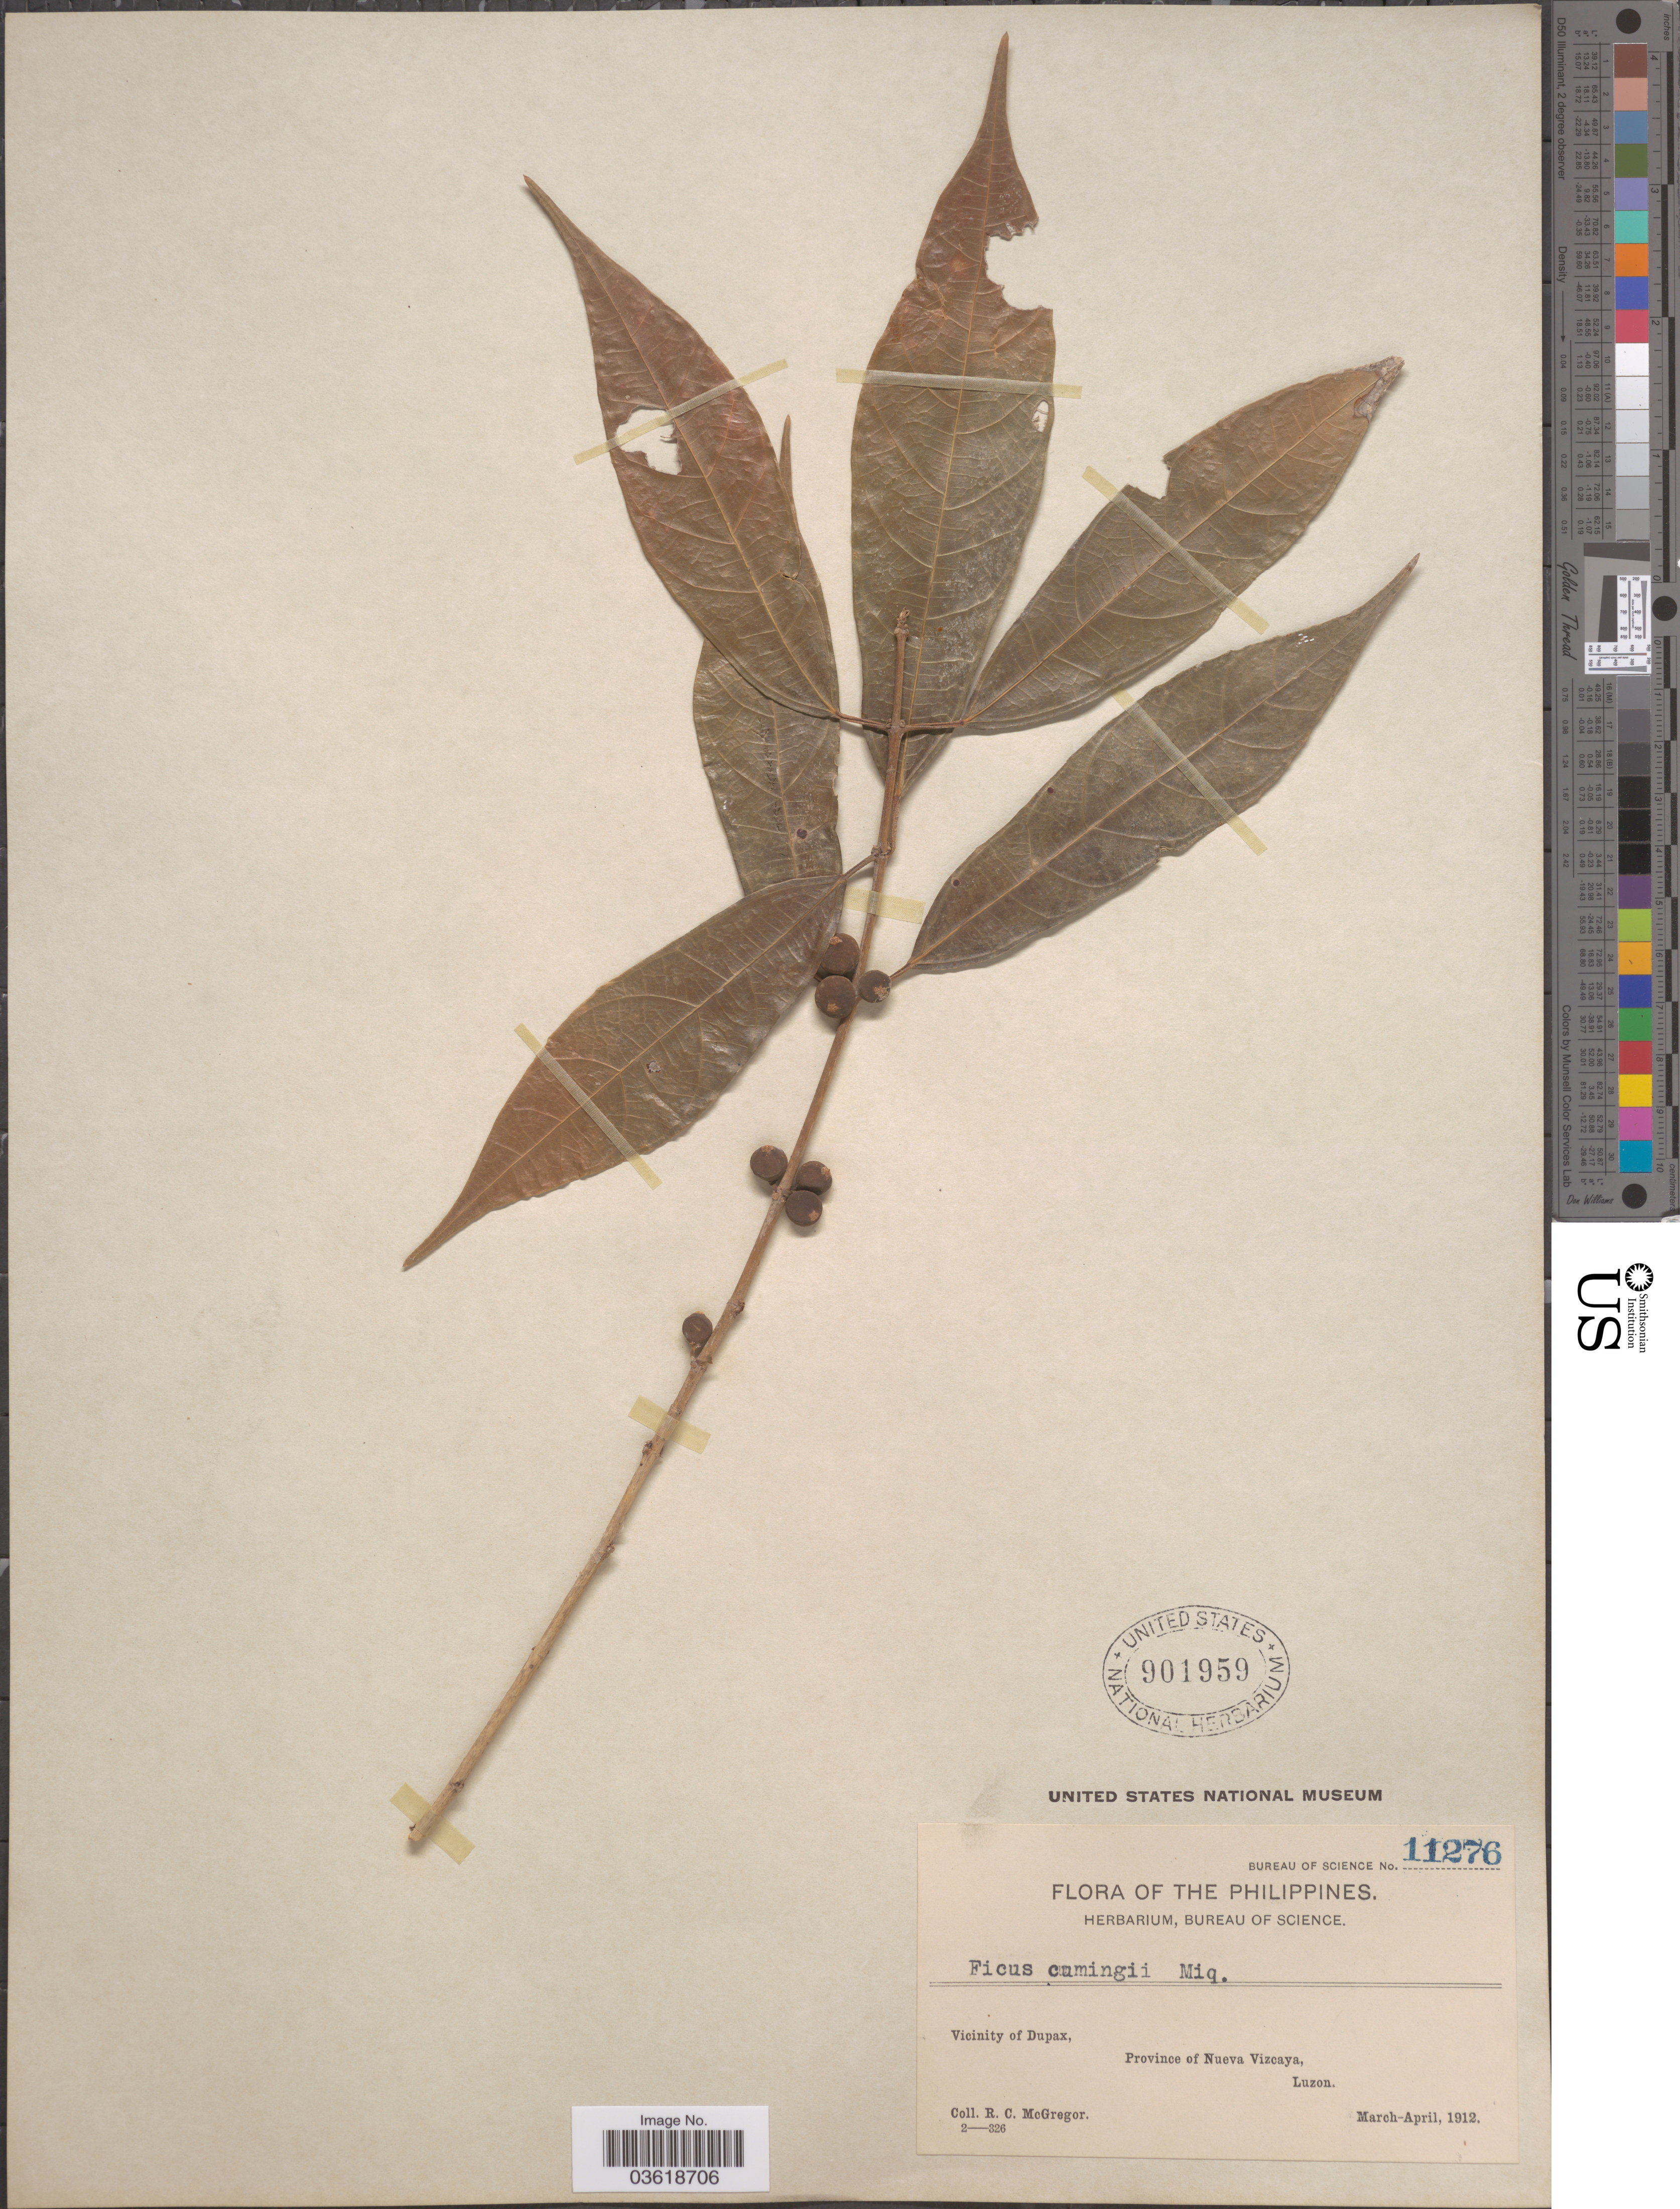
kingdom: Plantae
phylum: Tracheophyta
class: Magnoliopsida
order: Rosales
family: Moraceae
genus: Ficus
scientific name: Ficus cumingii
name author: Miq.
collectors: R. C. McGregor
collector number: Bureau of Science 11276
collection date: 1912-03/1912-04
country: Philippines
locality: Vicinity of Dupax, Province of Nueva Vizcaya, Luzon.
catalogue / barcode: US 901959